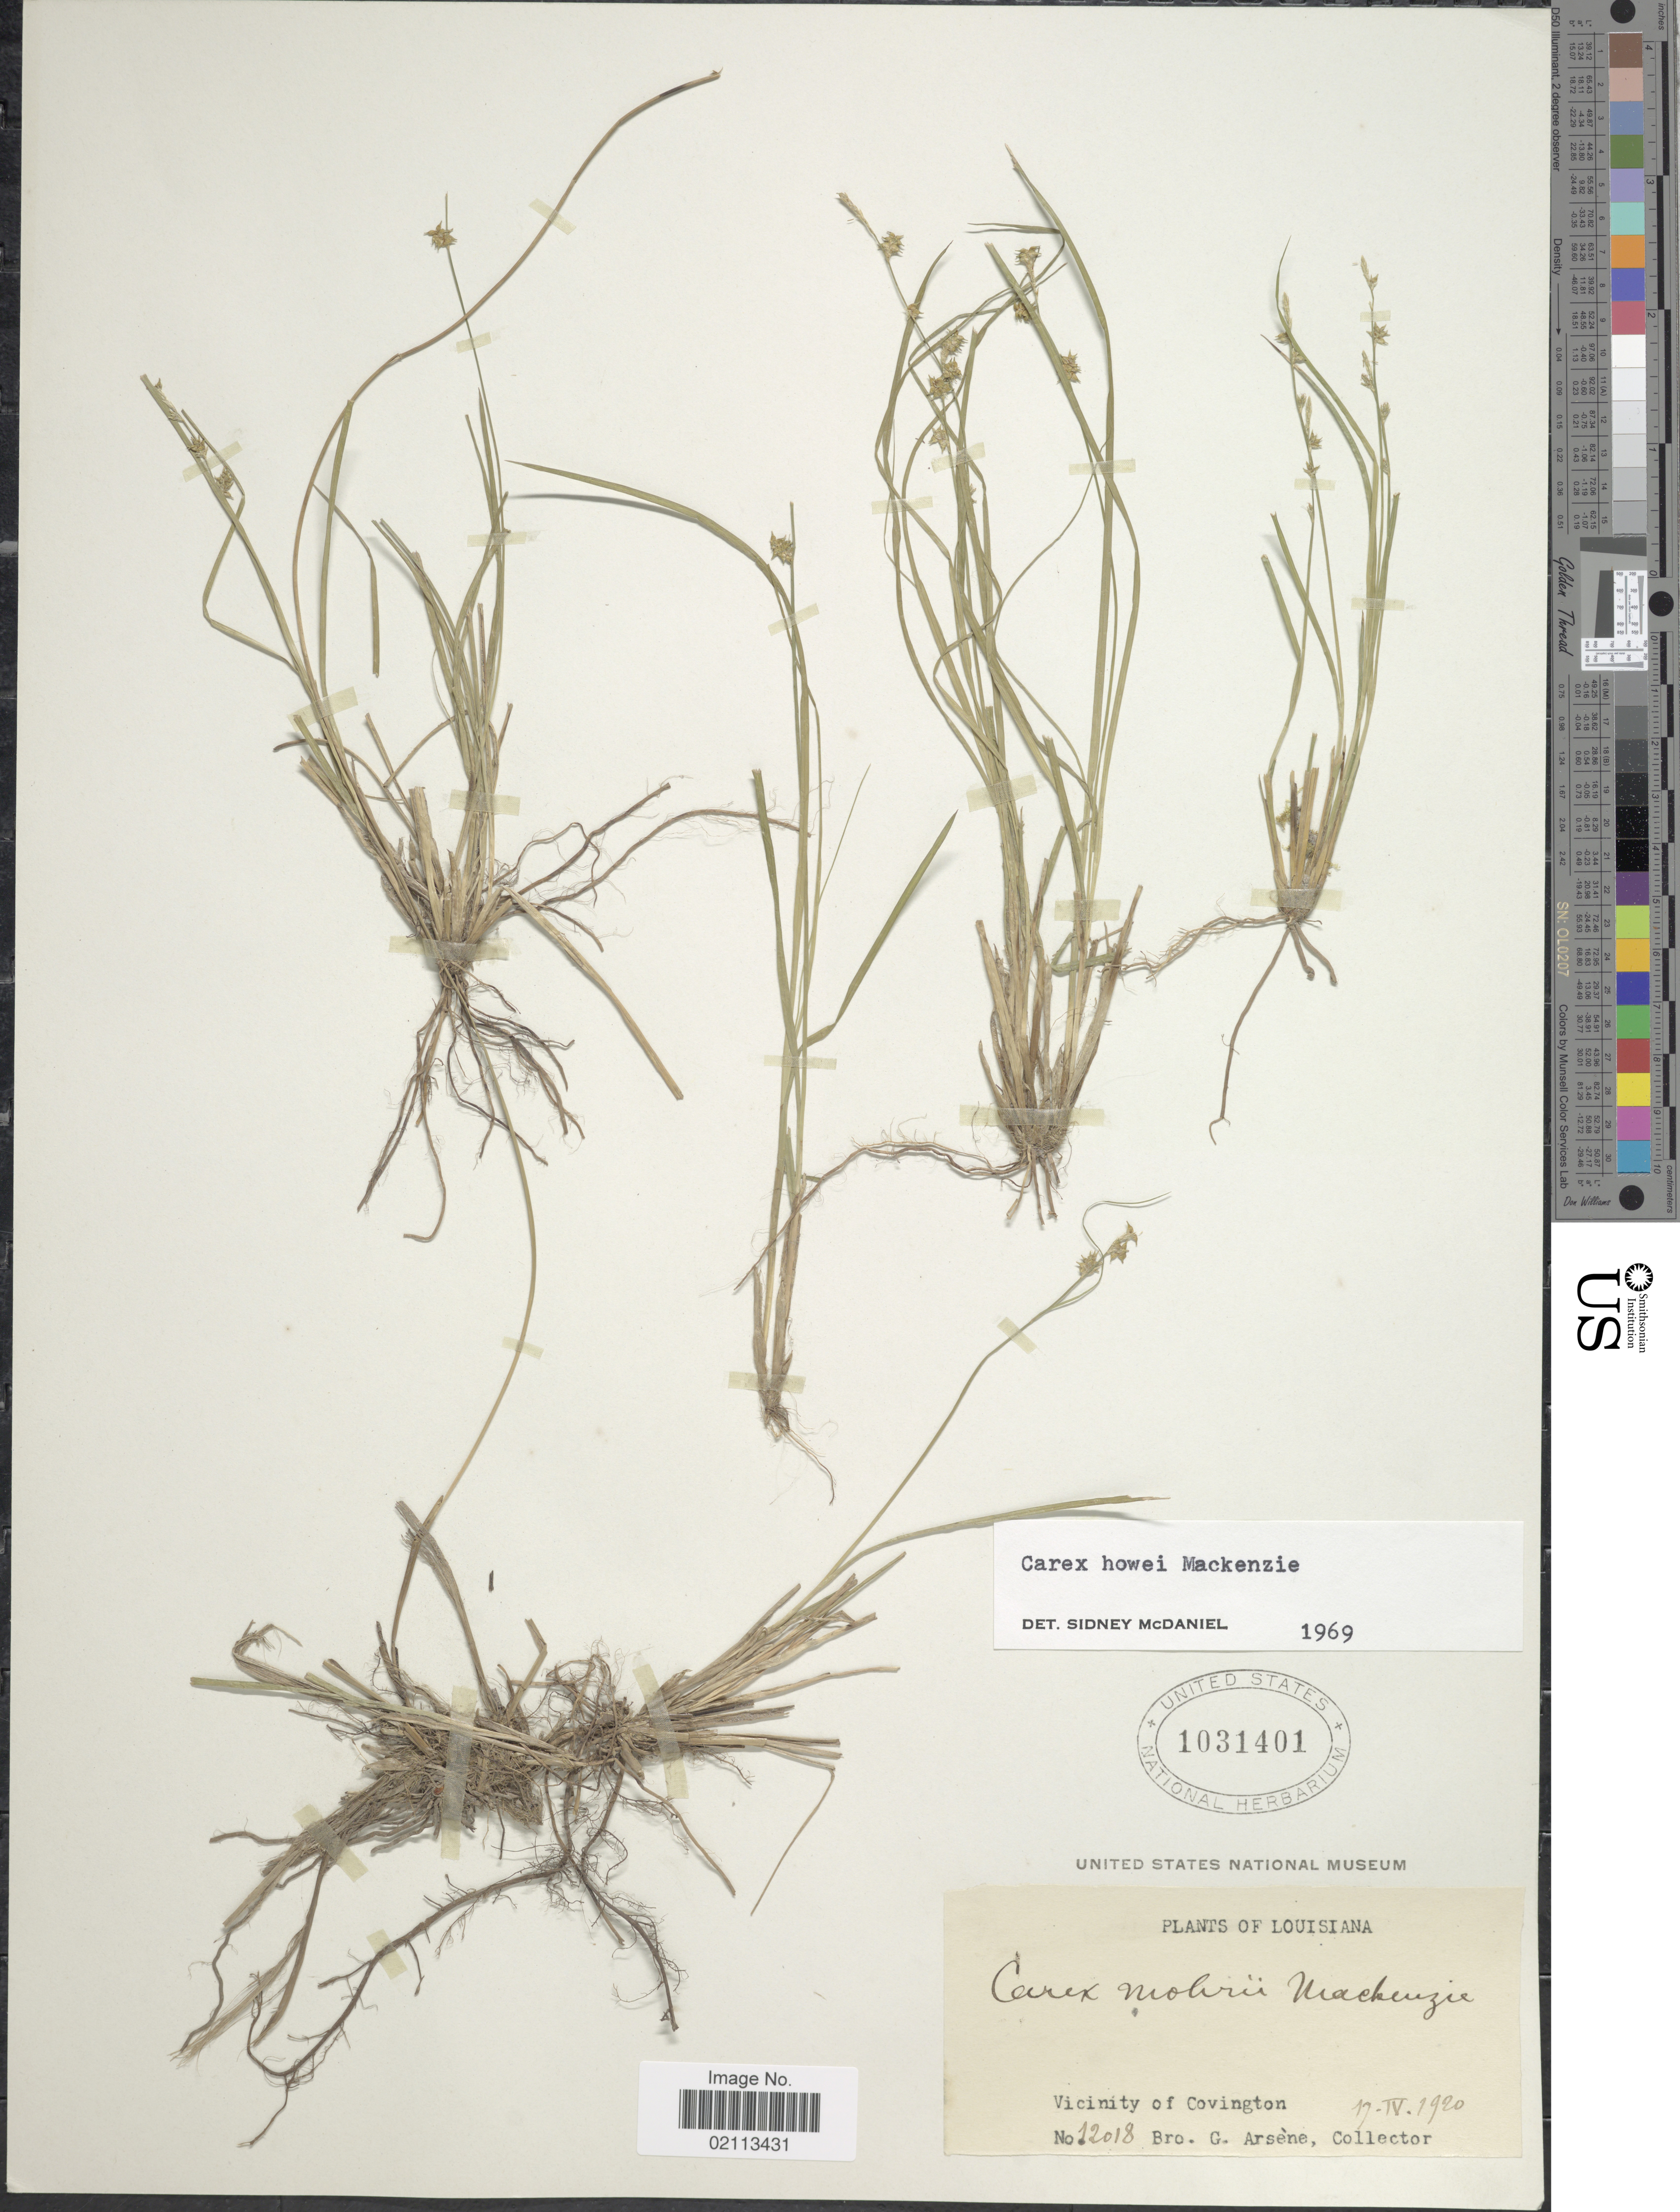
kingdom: Plantae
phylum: Tracheophyta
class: Liliopsida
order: Poales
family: Cyperaceae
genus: Carex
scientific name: Carex howei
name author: Mack.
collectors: Bro. G. Arsène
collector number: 12018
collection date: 1920-04-17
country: United States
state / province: Louisiana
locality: Vicinity of Covington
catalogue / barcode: US 1031401